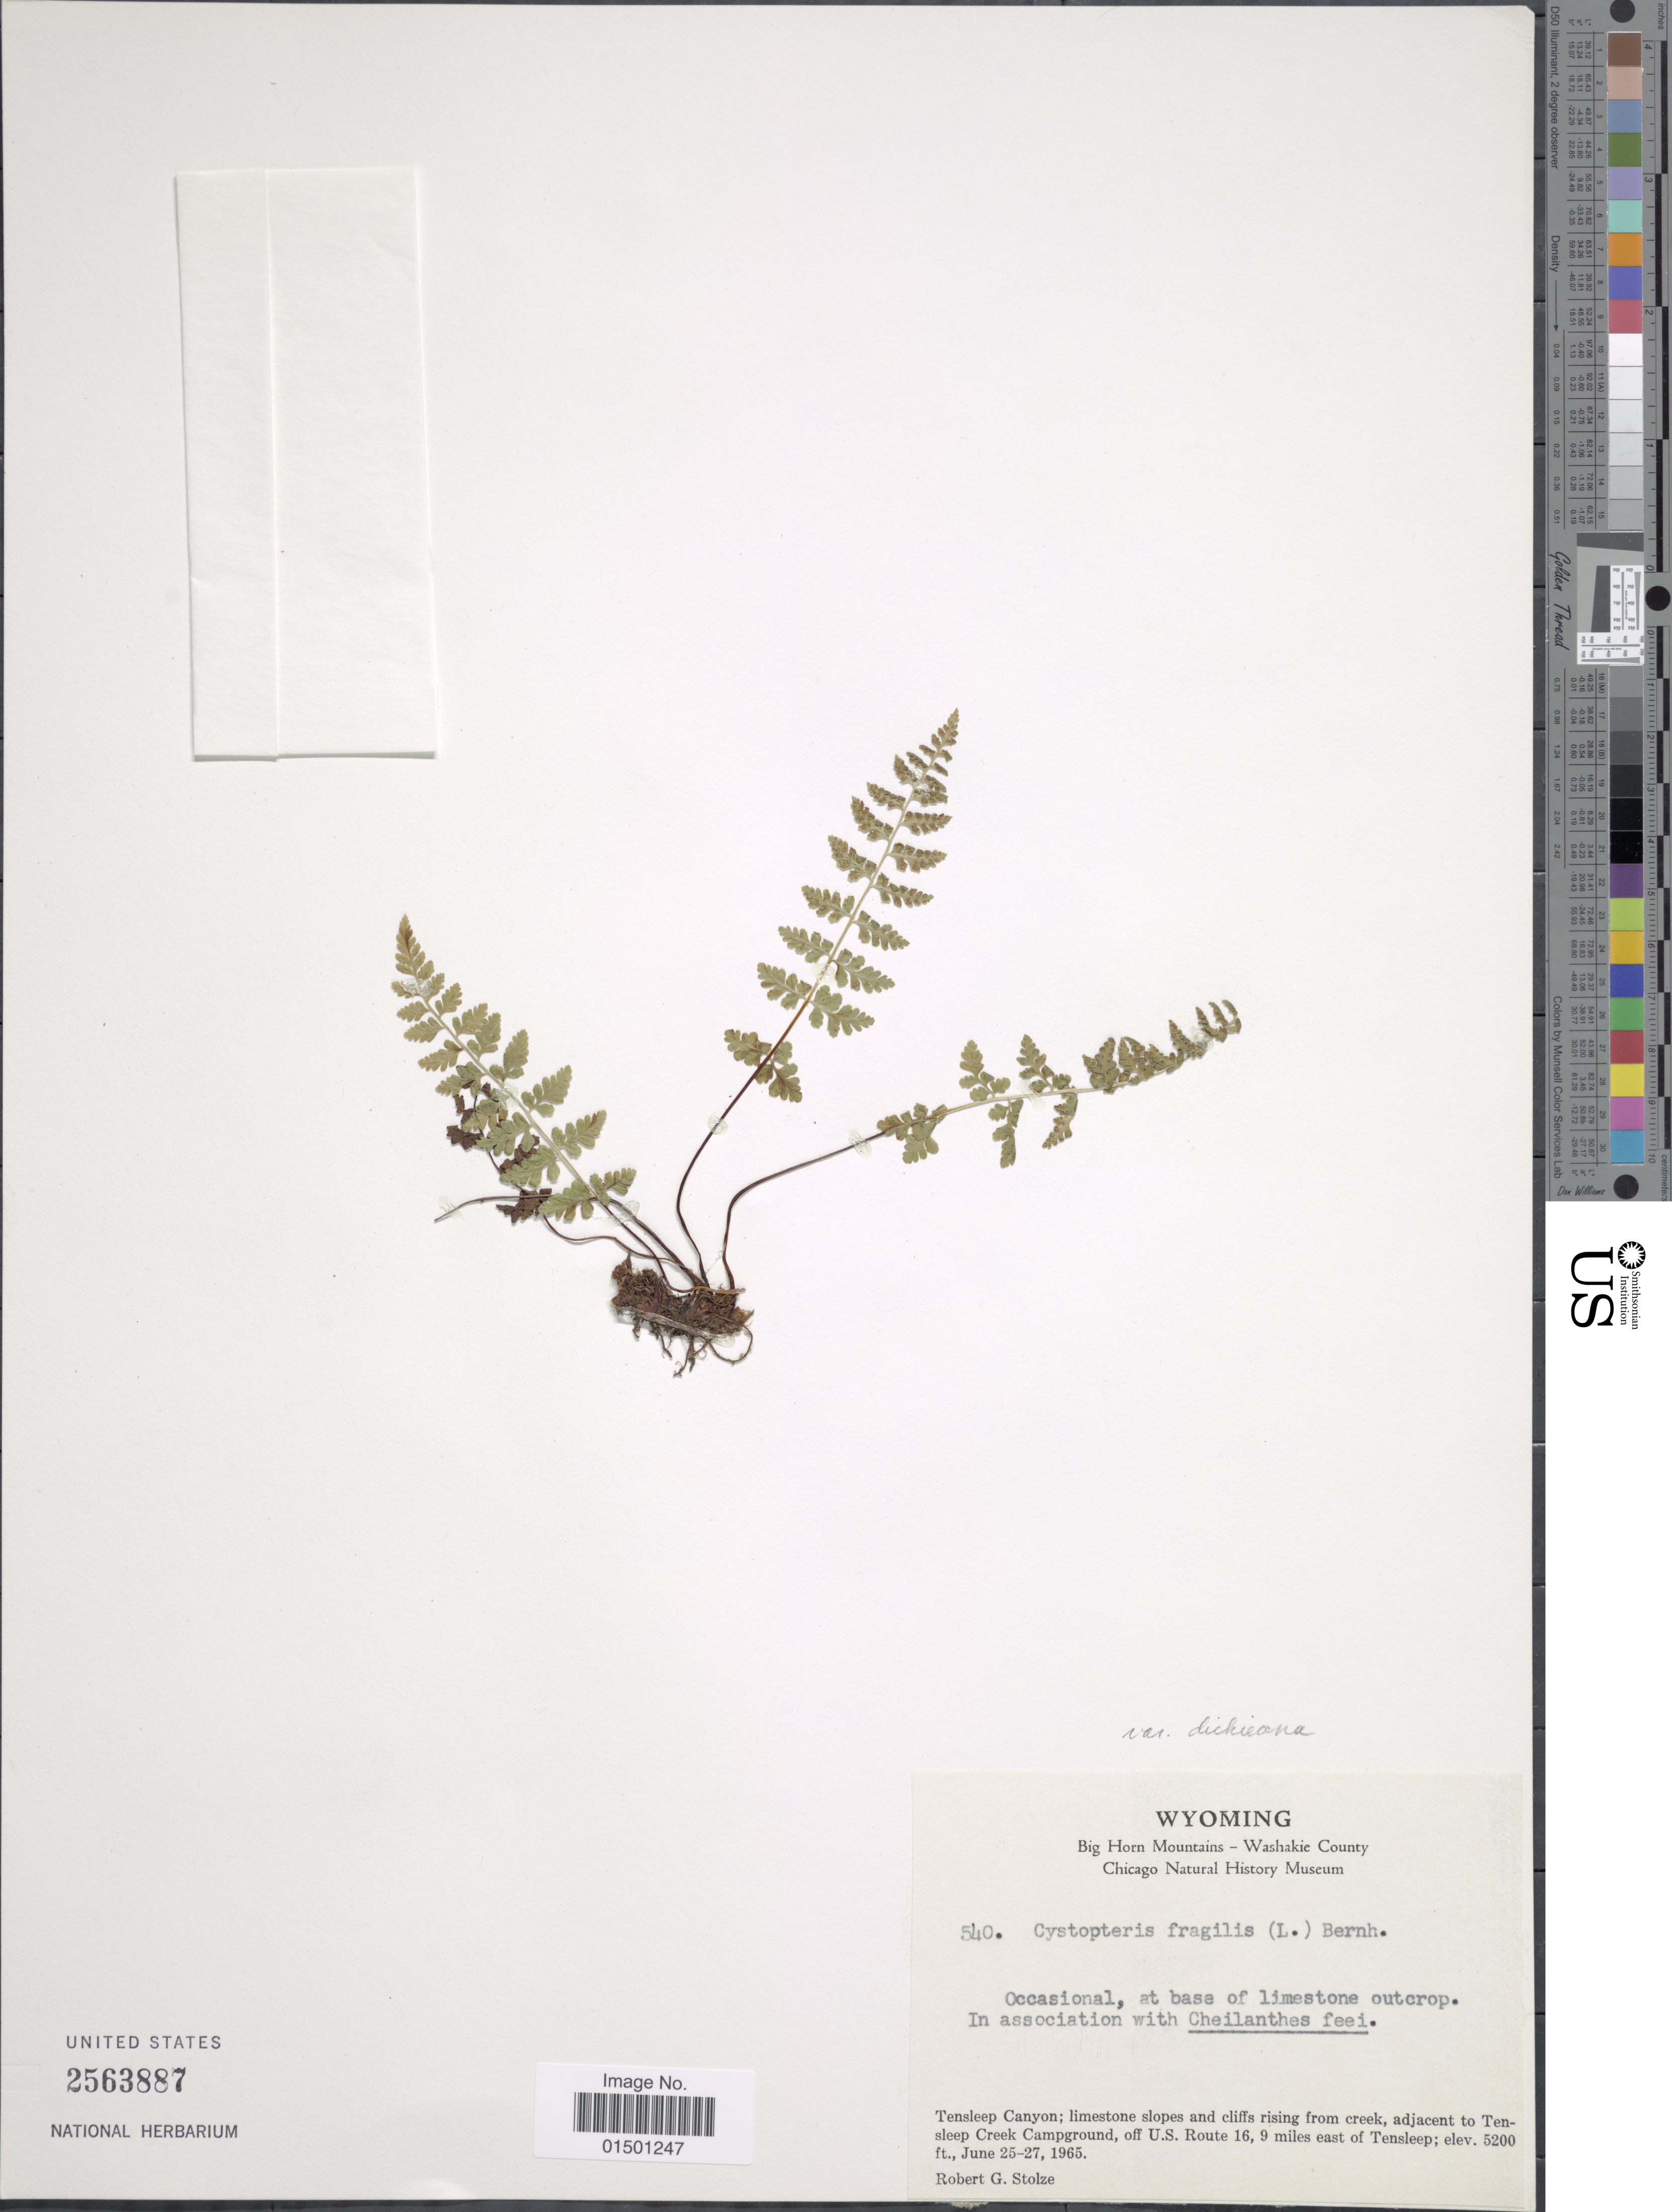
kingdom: Plantae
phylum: Tracheophyta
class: Polypodiopsida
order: Polypodiales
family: Cystopteridaceae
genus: Cystopteris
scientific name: Cystopteris fragilis var. dickieana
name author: B. Boivin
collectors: R. G. Stolze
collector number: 540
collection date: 1965-06-25/1965-06-27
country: United States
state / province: Wyoming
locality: Big Horn Mountains - Washakie County, Tensleep Canyon; limestone slopes and cliffs rising from creek, adjacent to Tensleep Creek Campground, off U.S. Route 16,9 miles east of Tensleep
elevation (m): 1585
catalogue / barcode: US 2563887